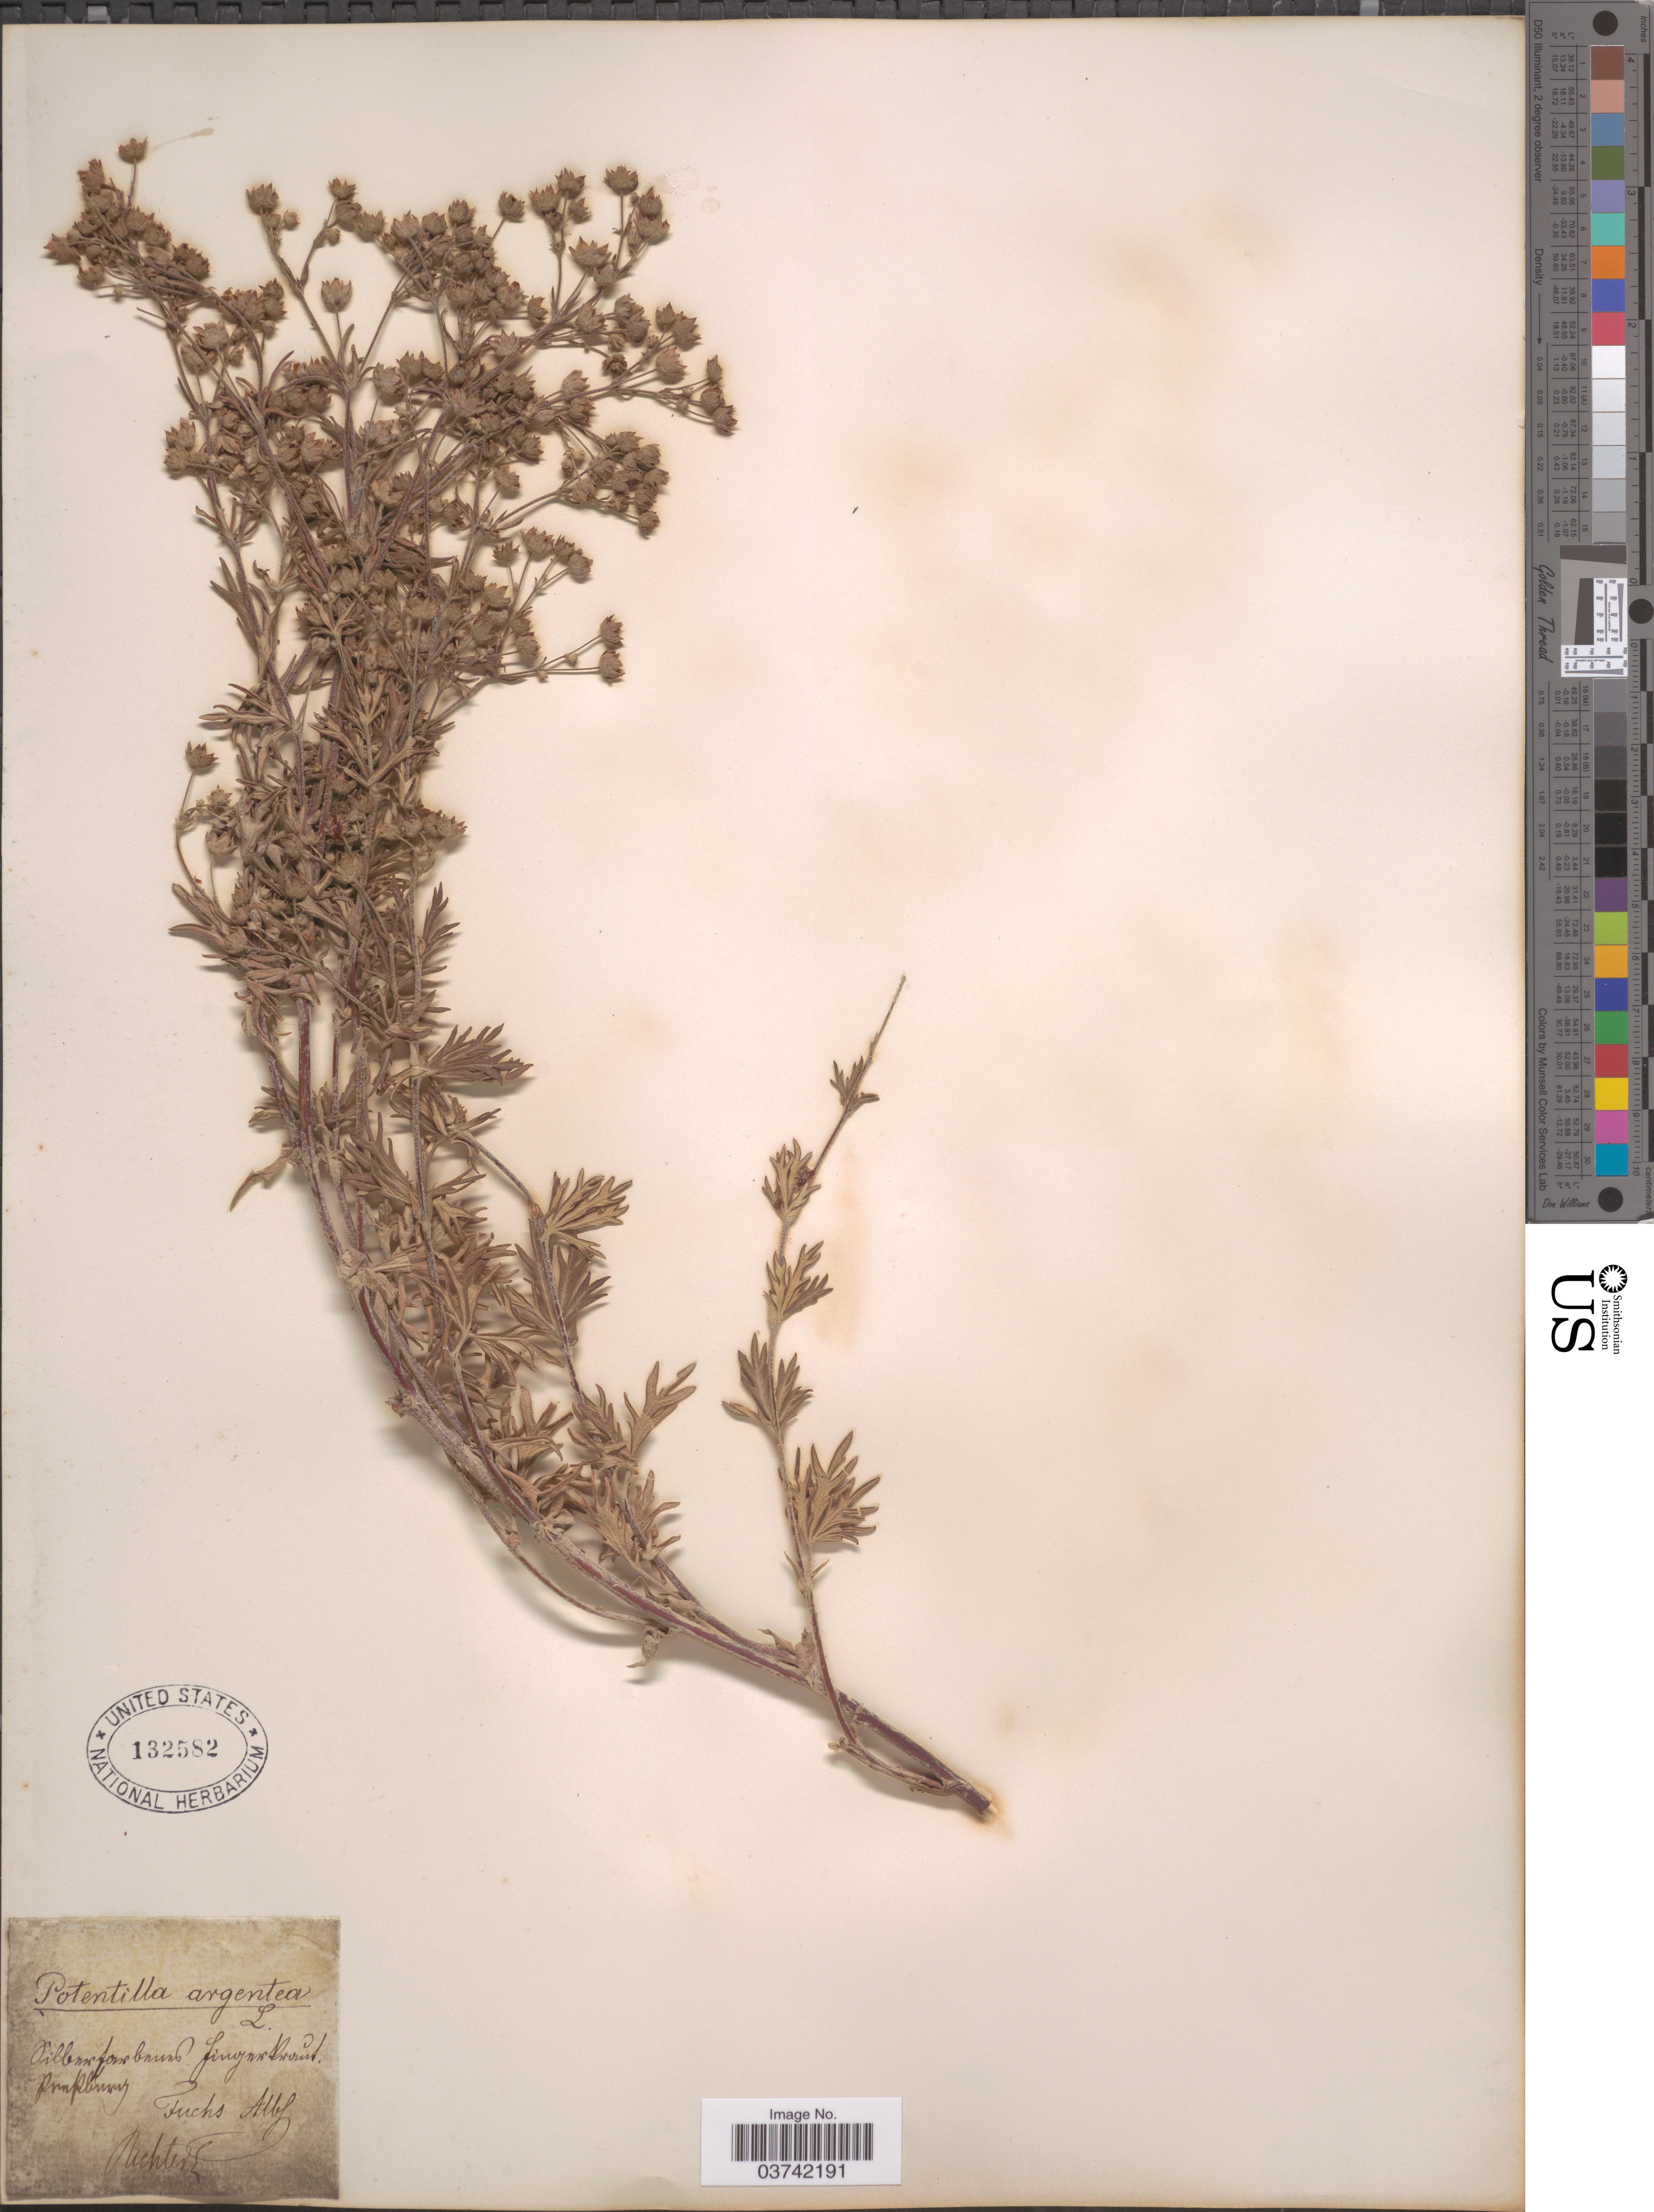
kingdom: Plantae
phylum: Tracheophyta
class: Magnoliopsida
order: Rosales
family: Rosaceae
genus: Potentilla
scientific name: Potentilla argentea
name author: L.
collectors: -- Richter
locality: Pillemsfour brund Jingyur Dront Pomplinny. [interpreted]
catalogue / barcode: US 132582